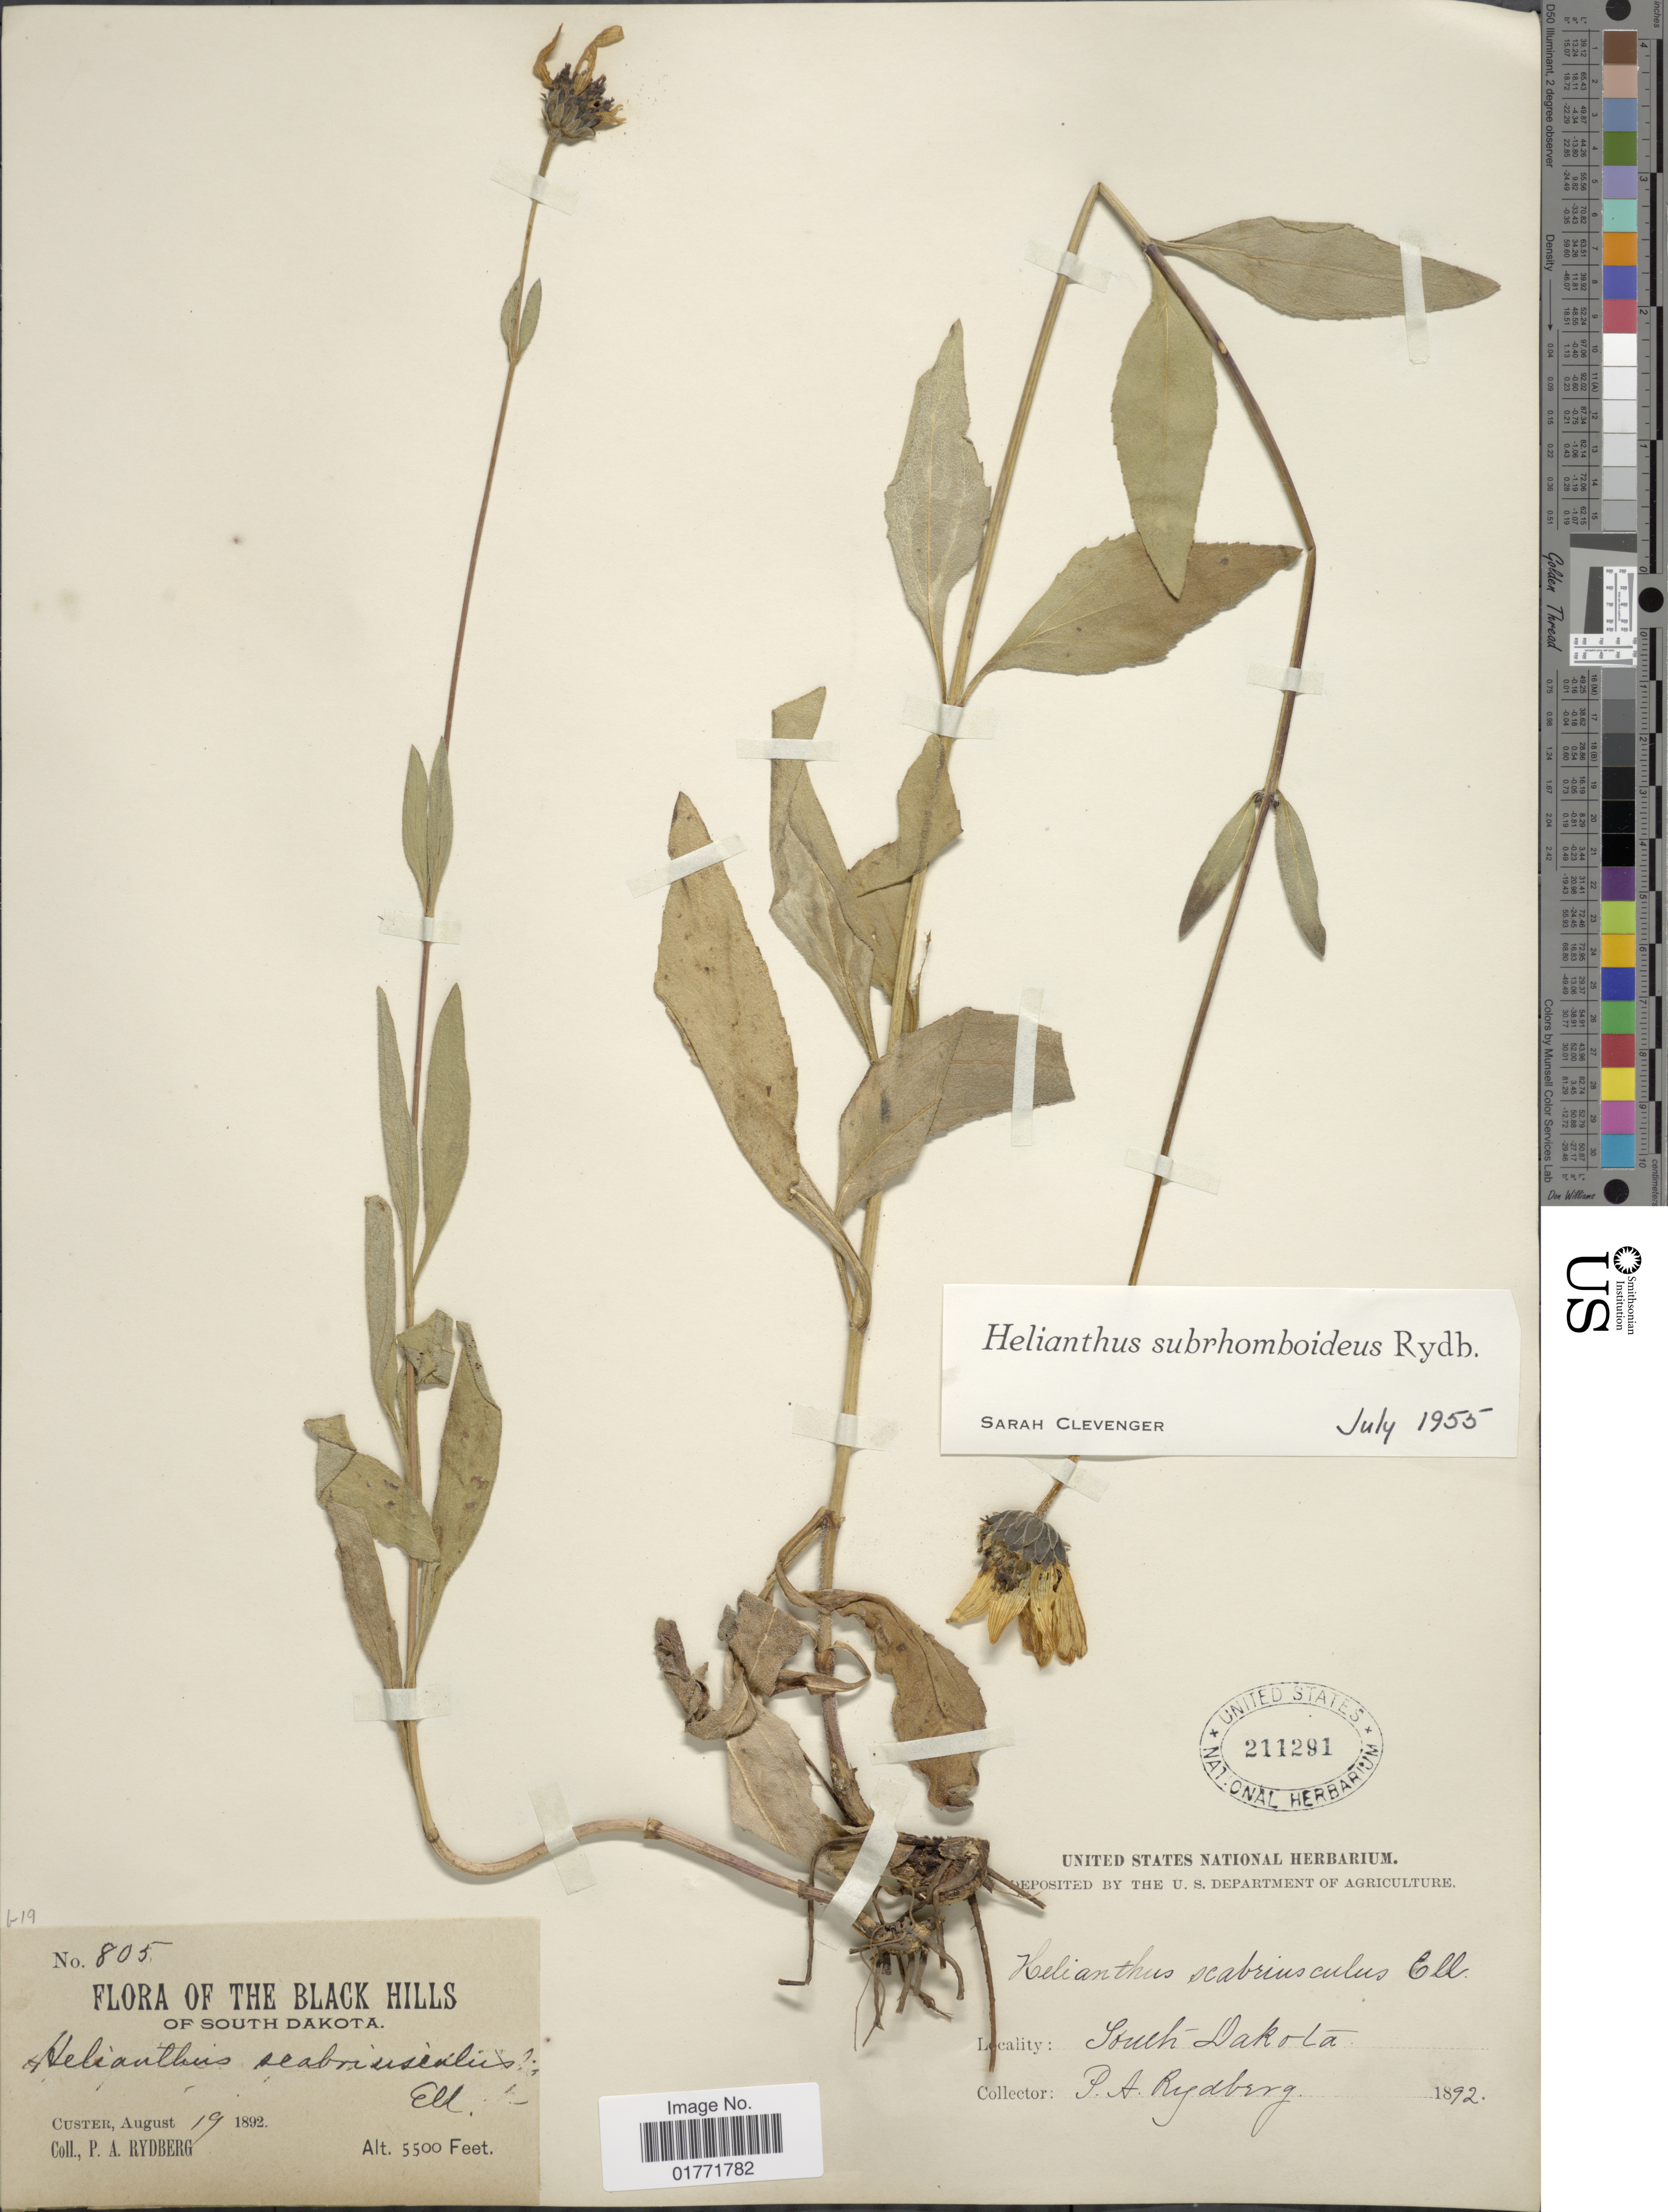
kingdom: Plantae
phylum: Tracheophyta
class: Magnoliopsida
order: Asterales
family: Asteraceae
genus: Helianthus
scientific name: Helianthus subrhomboideus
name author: Rydb.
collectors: P. A. Rydberg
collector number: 805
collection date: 1892-08-19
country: United States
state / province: South Dakota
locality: Black Hills, of South Dakota. Custer.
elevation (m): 1676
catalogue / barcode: US 211291